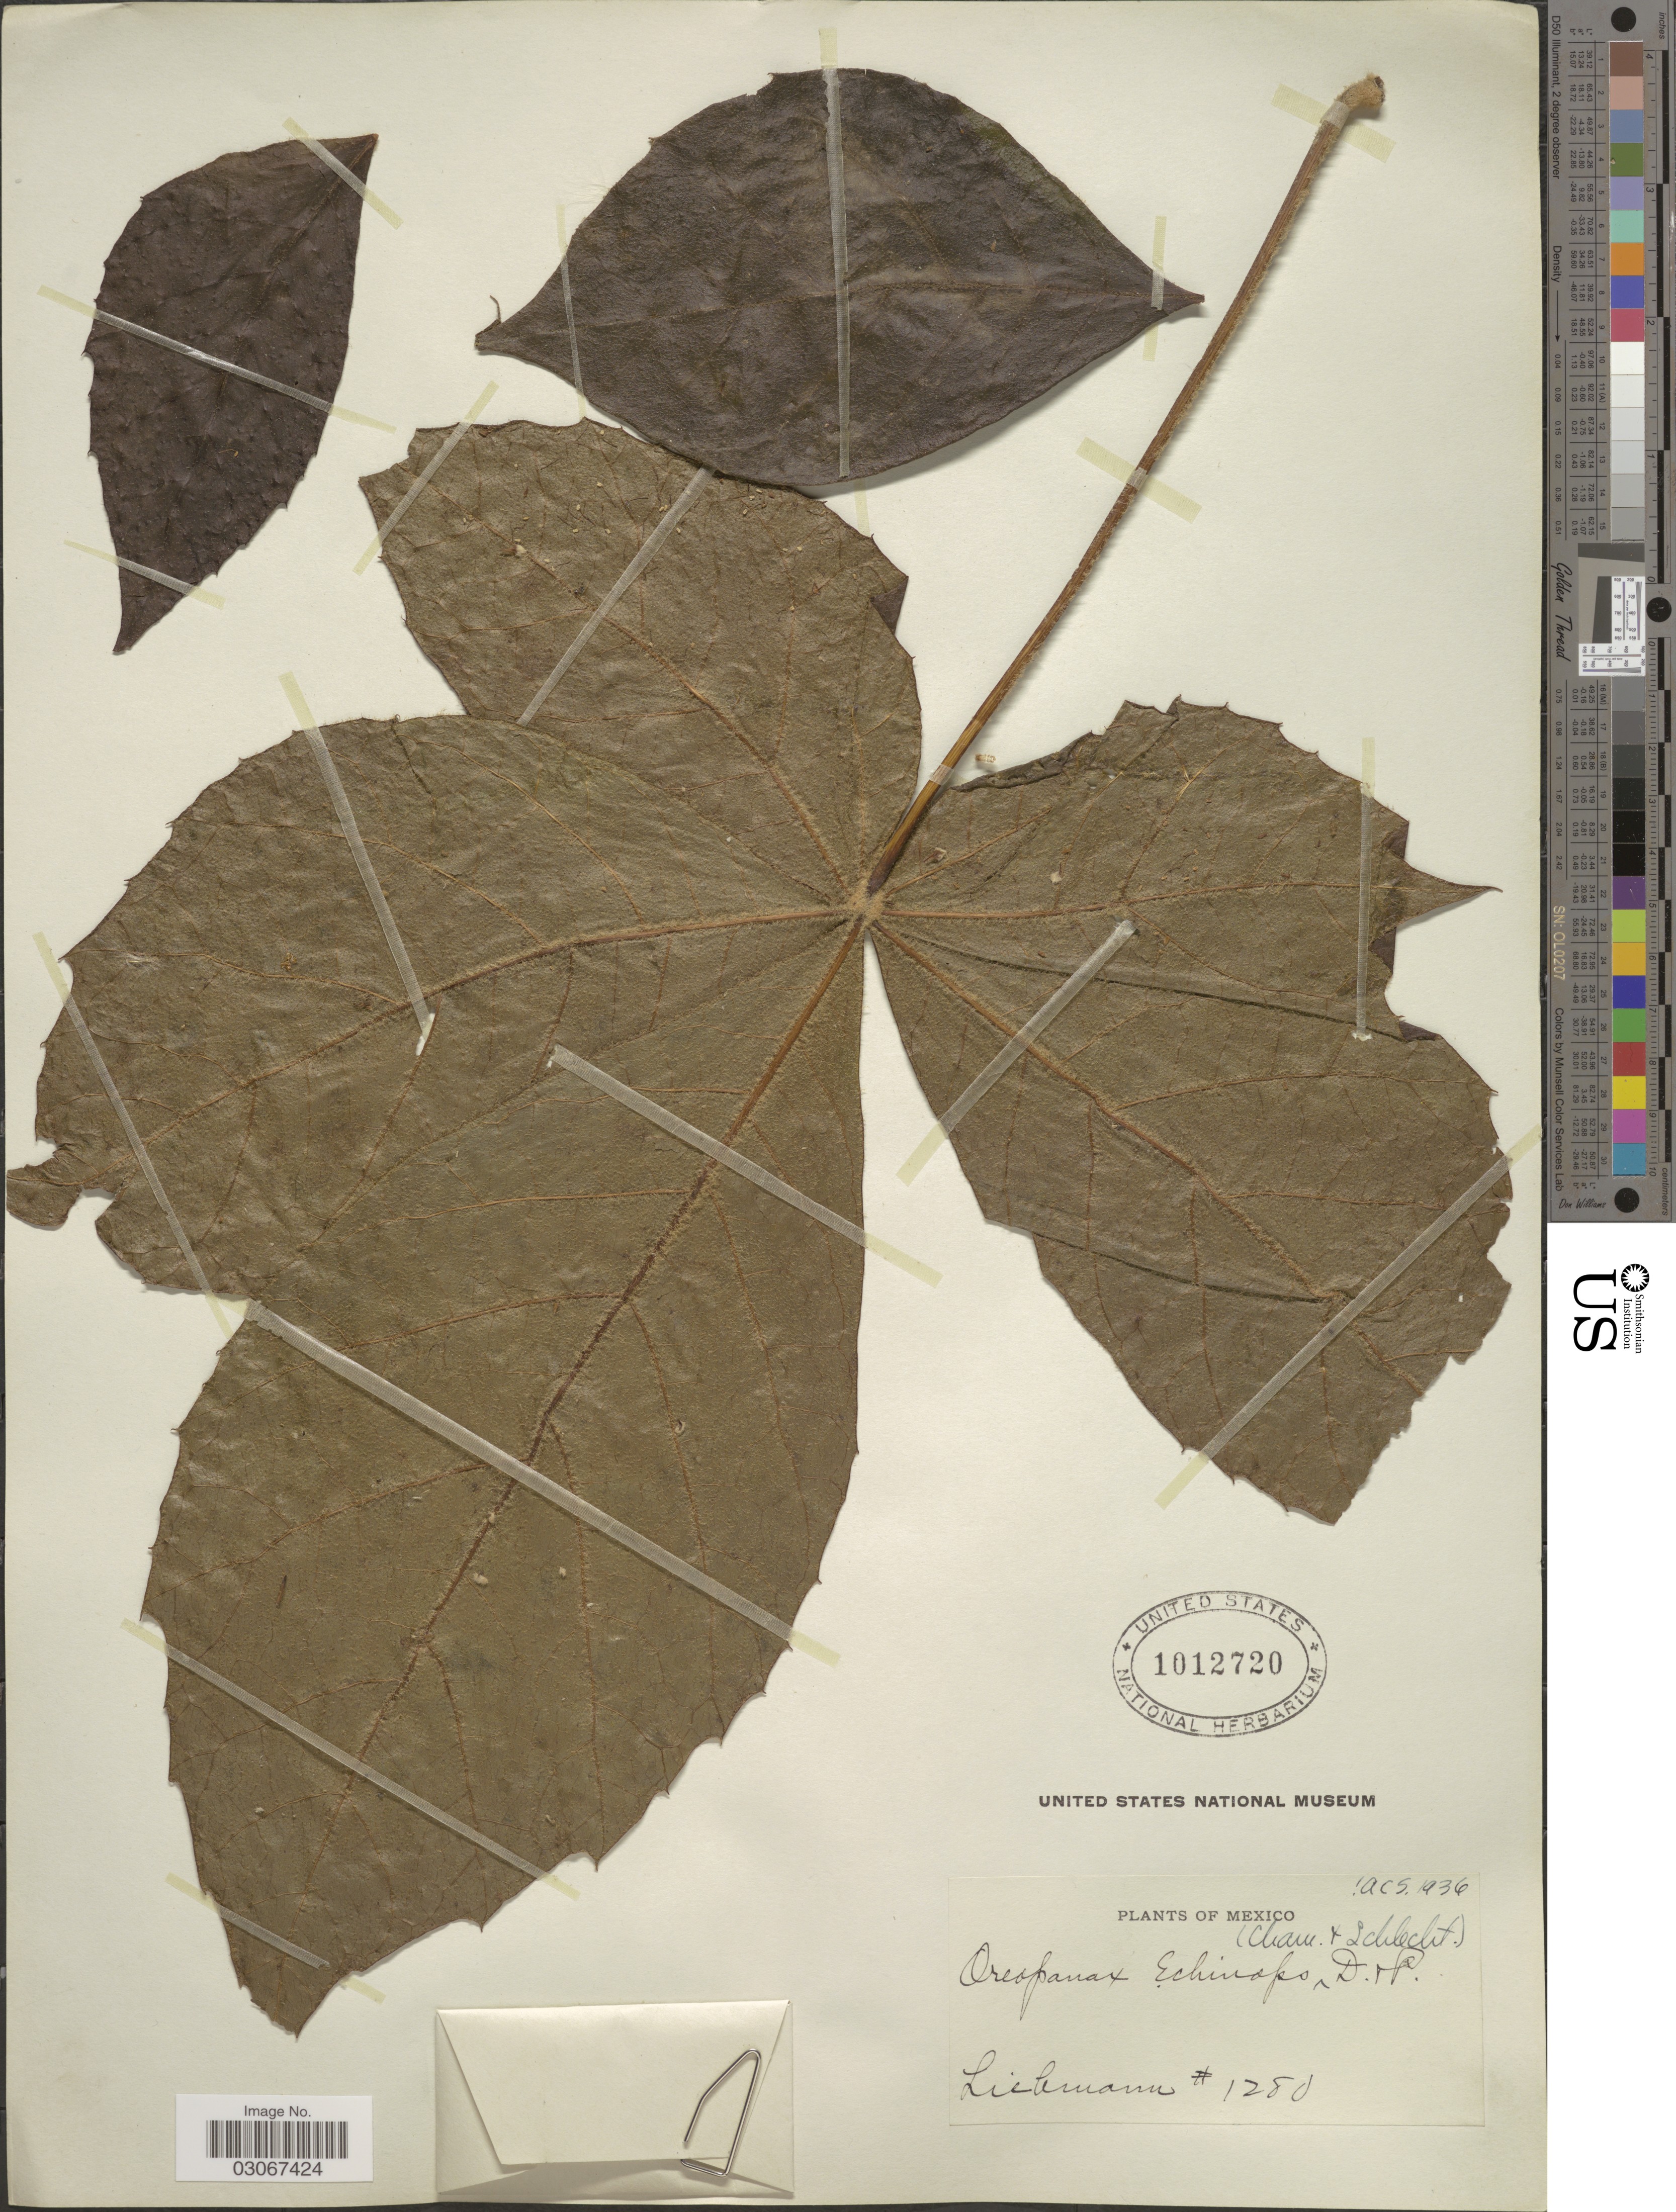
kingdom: Plantae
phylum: Tracheophyta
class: Magnoliopsida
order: Apiales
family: Araliaceae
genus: Oreopanax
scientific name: Oreopanax echinops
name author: (Schltdl. & Cham.) Decne. & Planch.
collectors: Liebmann, --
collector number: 1280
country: Mexico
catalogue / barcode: US 1012720